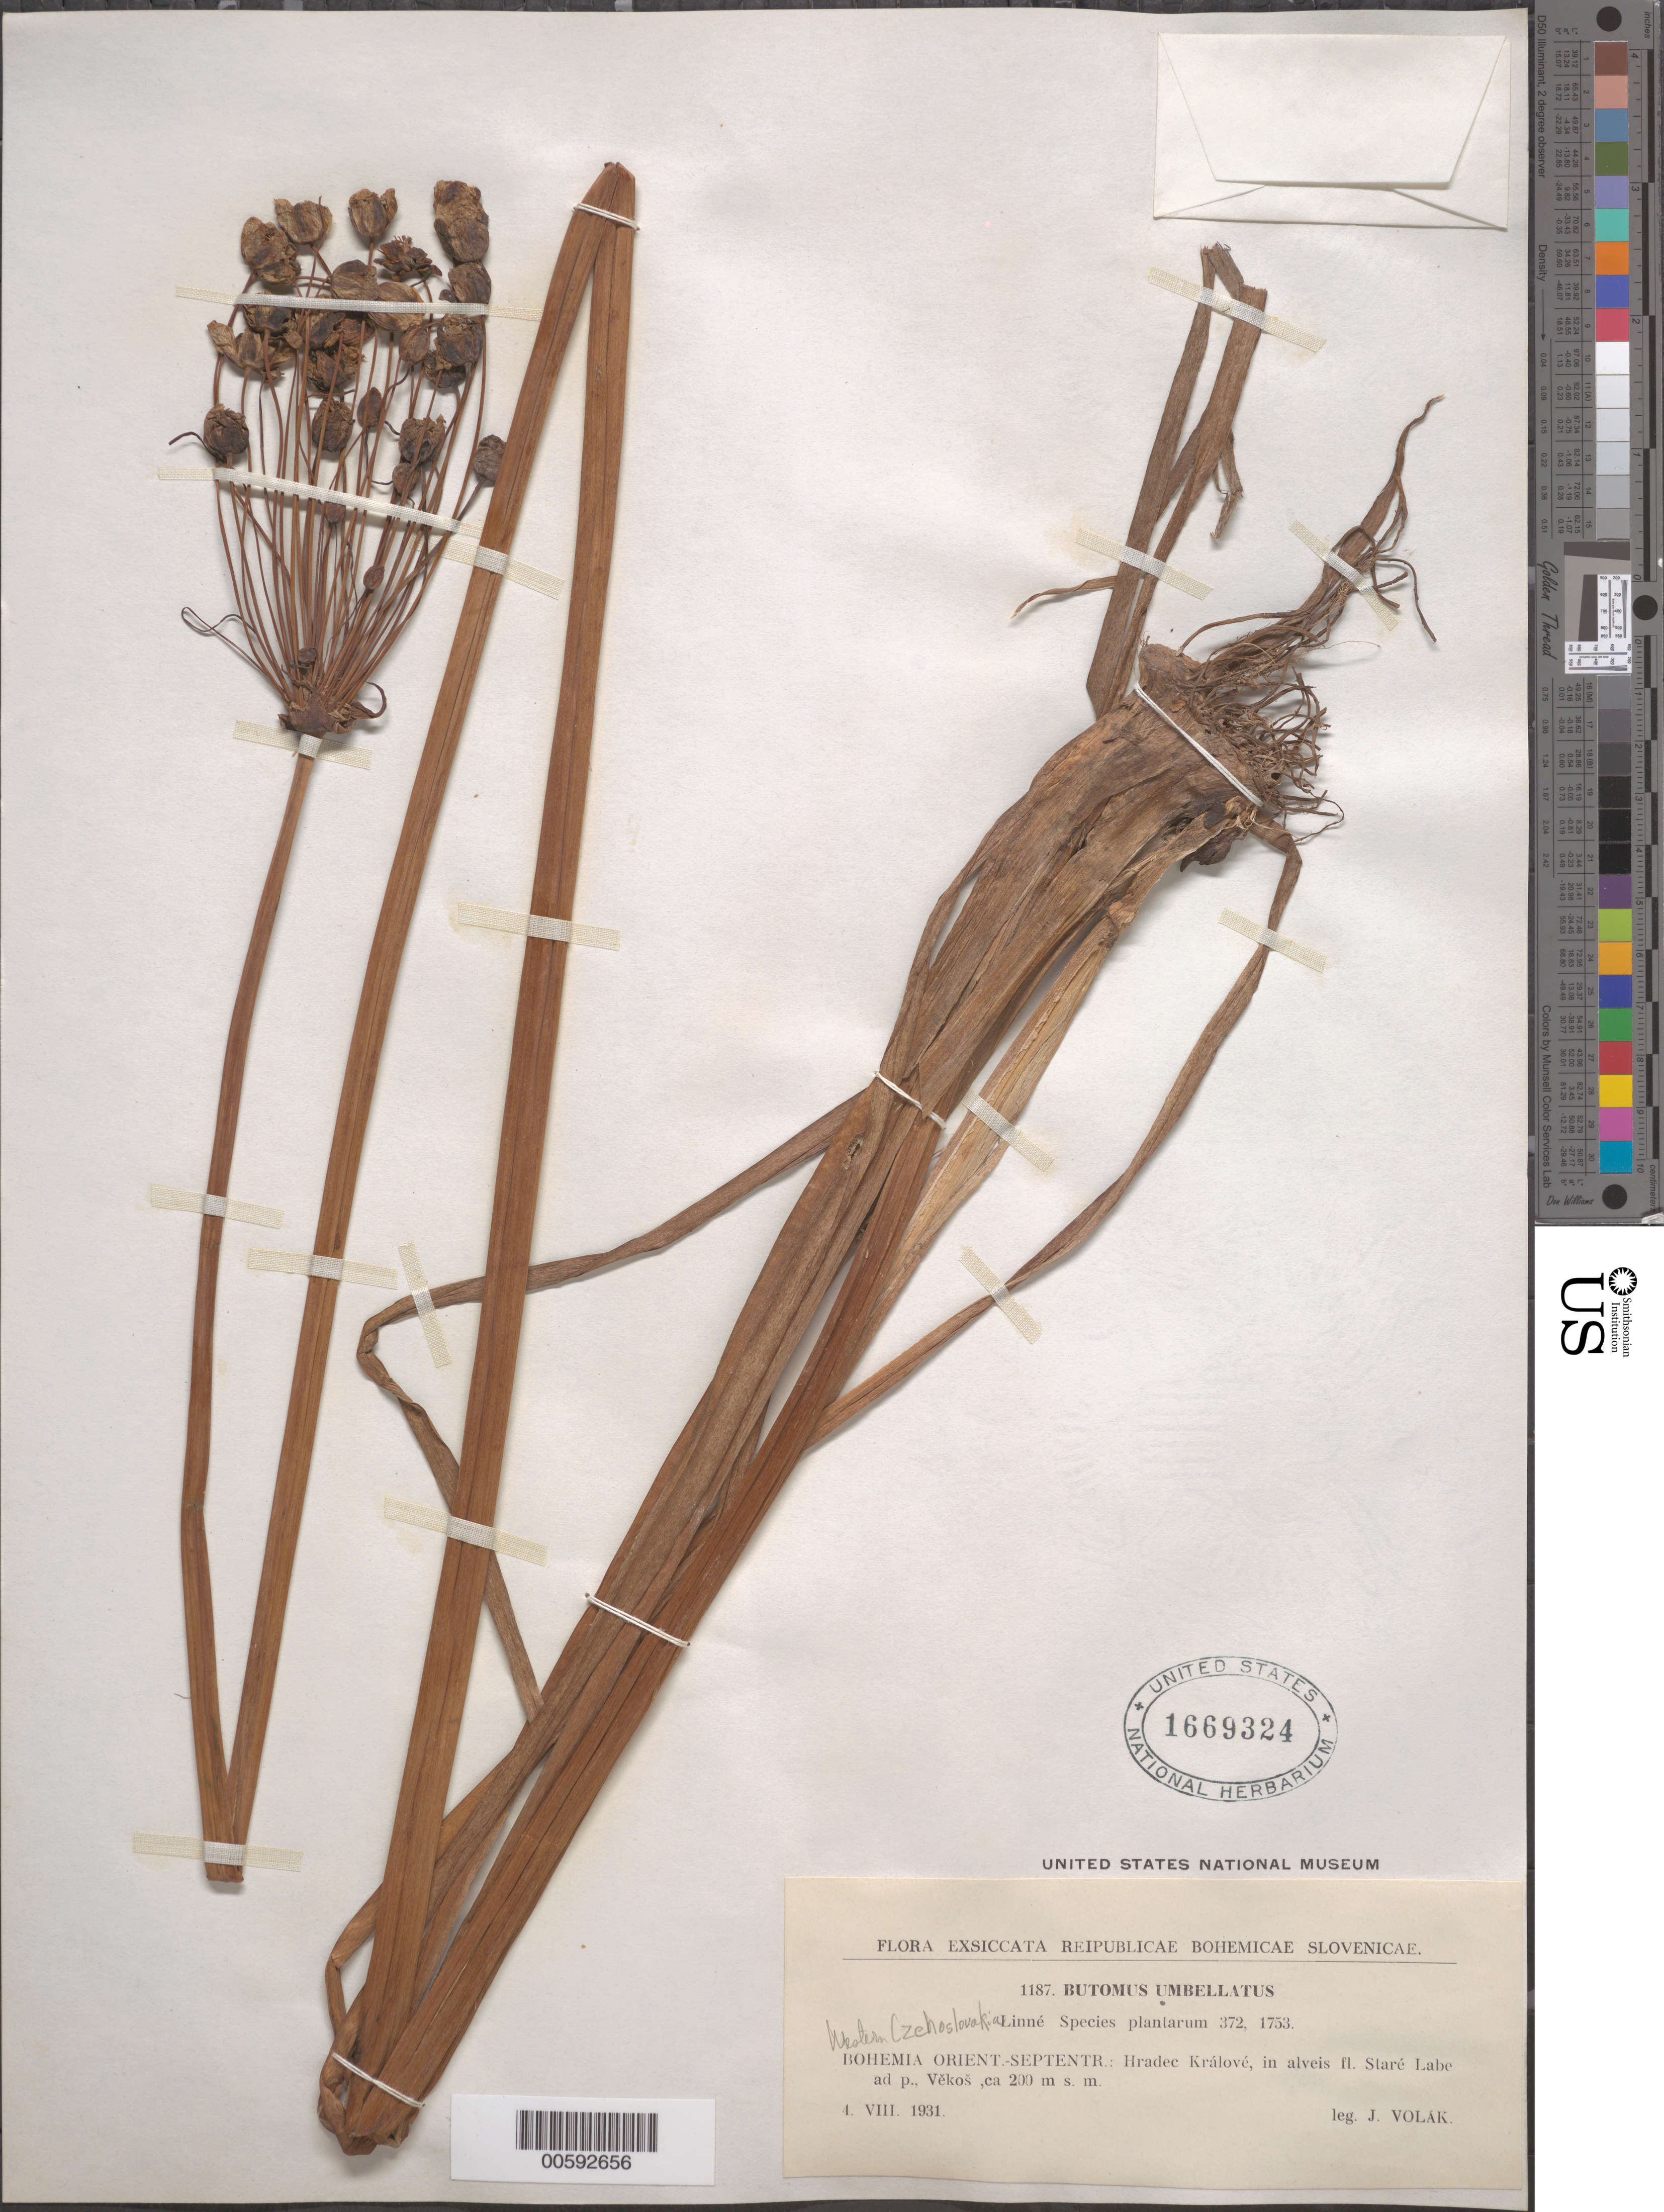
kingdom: Plantae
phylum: Tracheophyta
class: Liliopsida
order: Alismatales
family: Butomaceae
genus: Butomus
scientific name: Butomus umbellatus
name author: L.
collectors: J. Volak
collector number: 1187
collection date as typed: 04 Aug 1931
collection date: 1931-08-04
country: Slovakia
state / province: Slovenska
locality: Bohemia Orient-Septentre., Hradee Kralove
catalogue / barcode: US 1669324